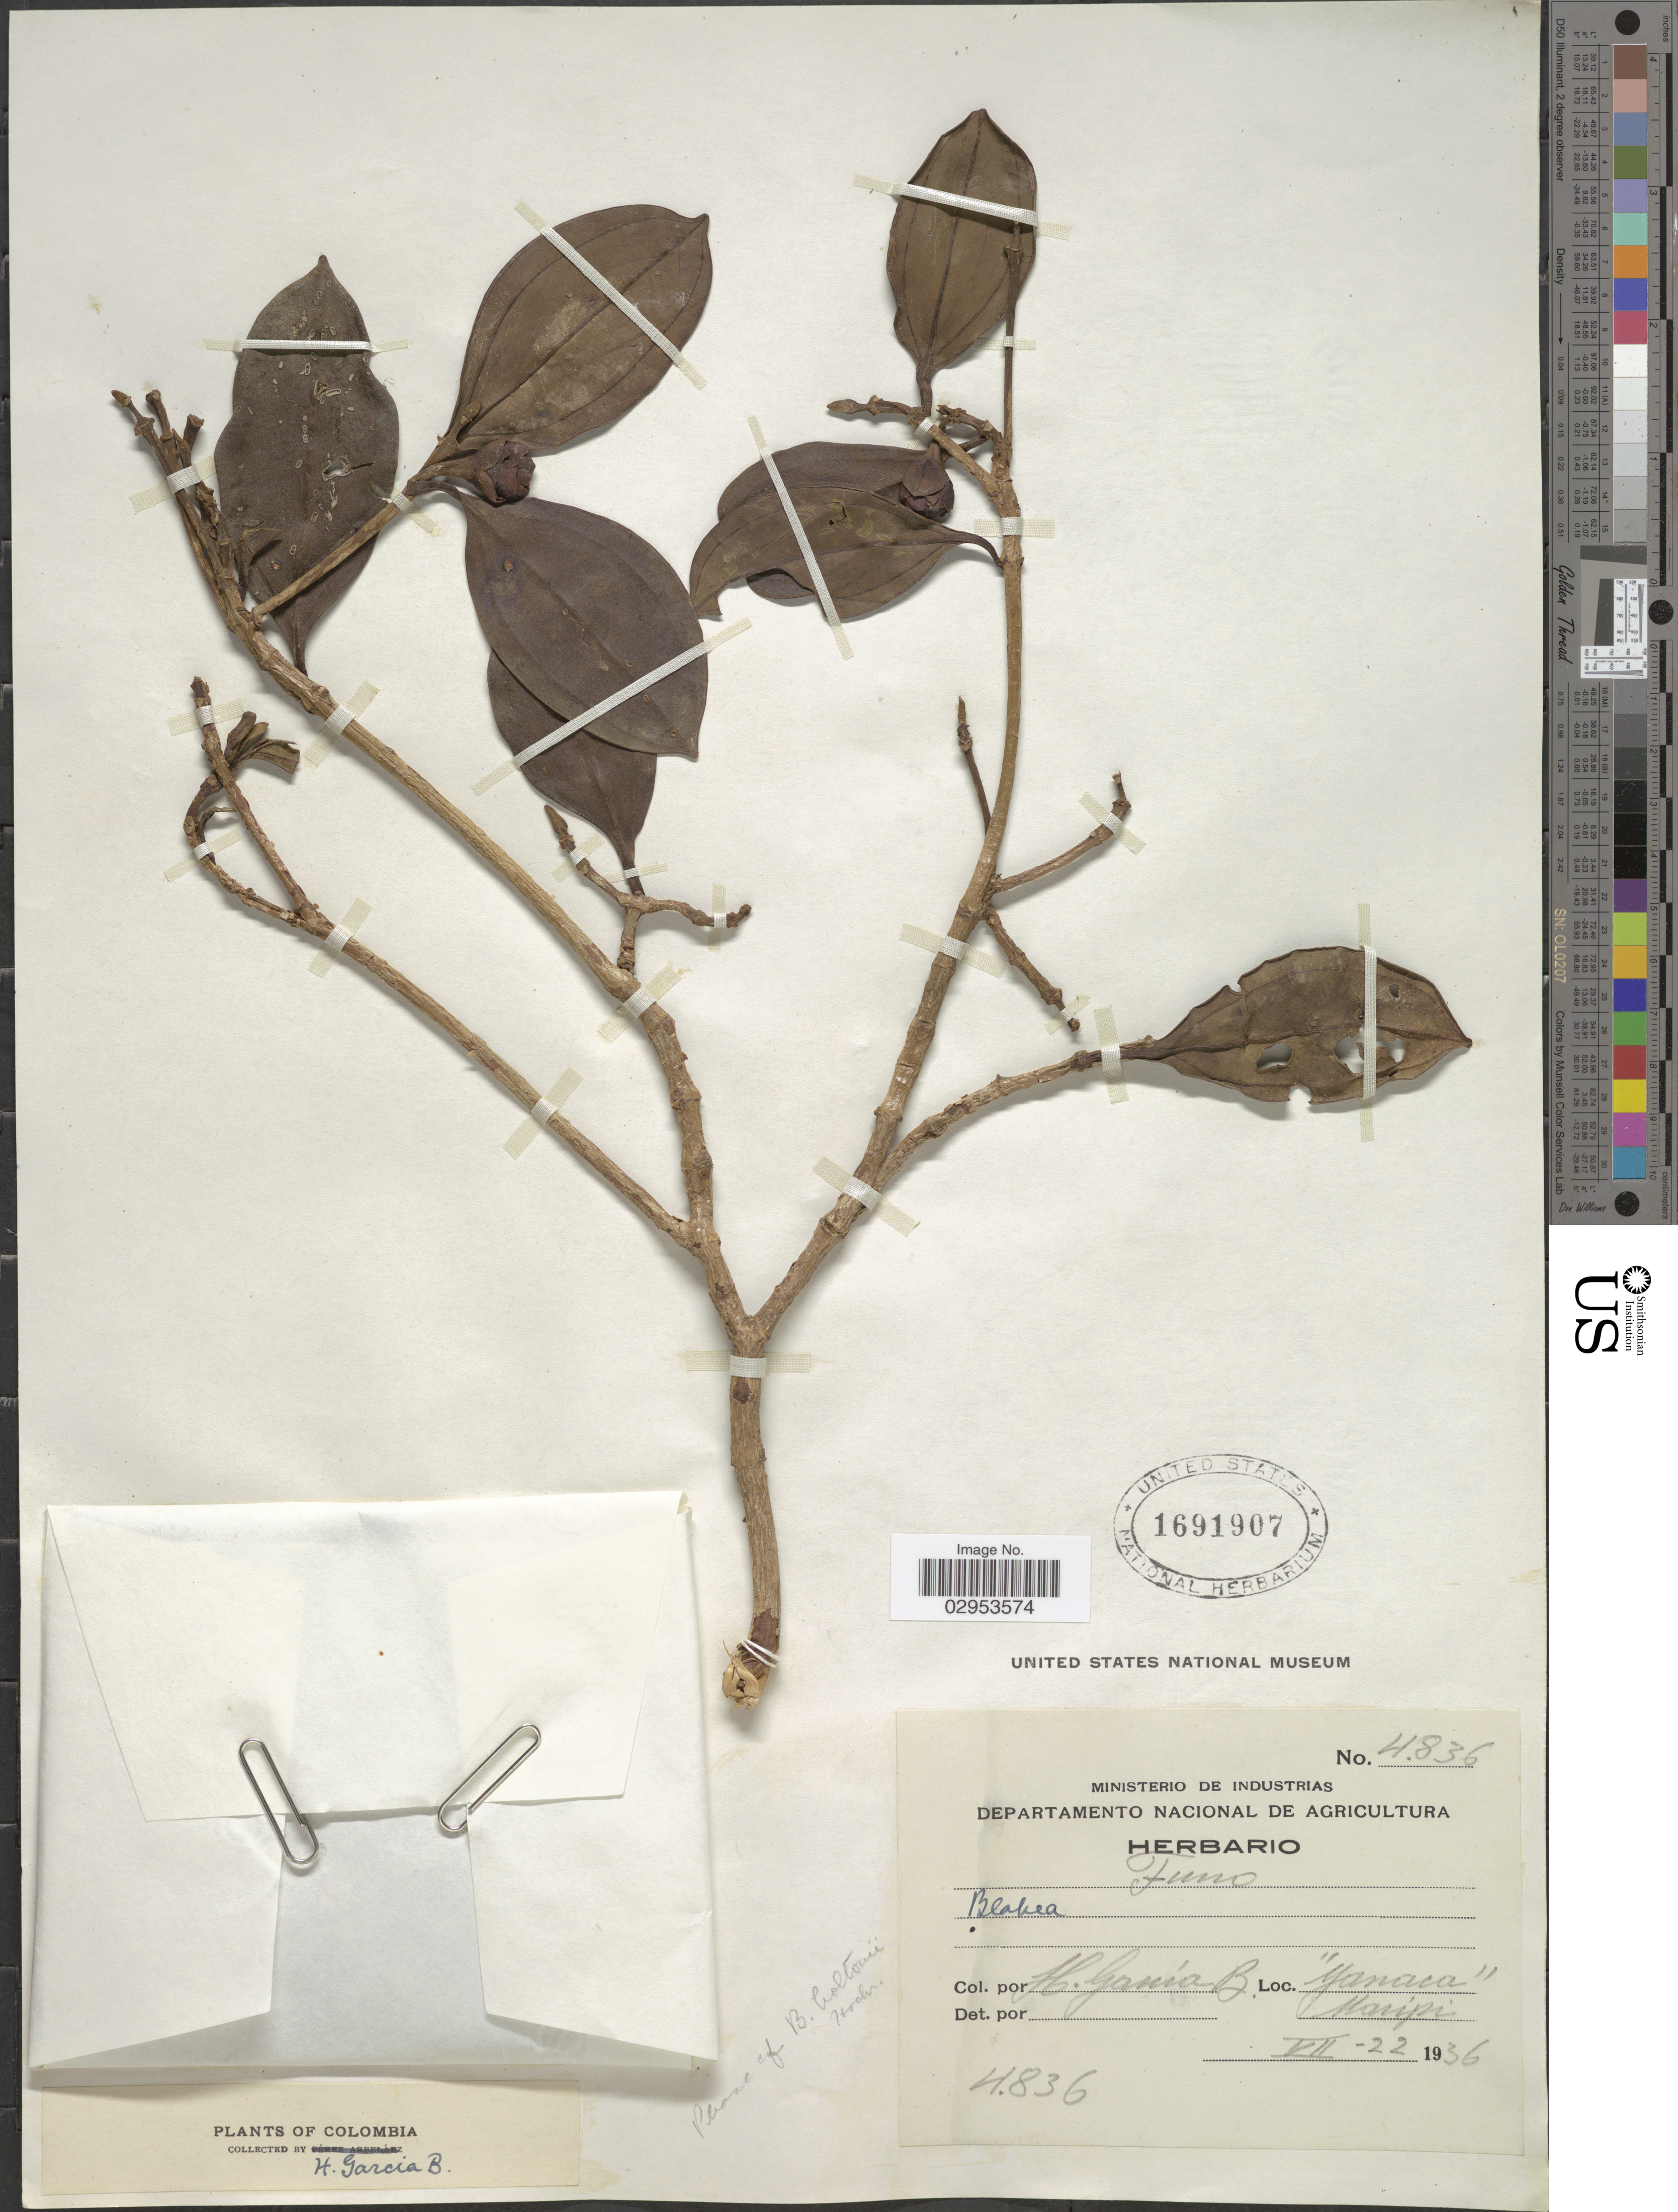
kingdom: Plantae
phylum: Tracheophyta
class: Magnoliopsida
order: Myrtales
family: Melastomataceae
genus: Blakea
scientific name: Blakea sp.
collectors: H. García B.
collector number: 4836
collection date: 1936-07-22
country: Colombia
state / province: Boyacá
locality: Yanaca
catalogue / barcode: US 1691907